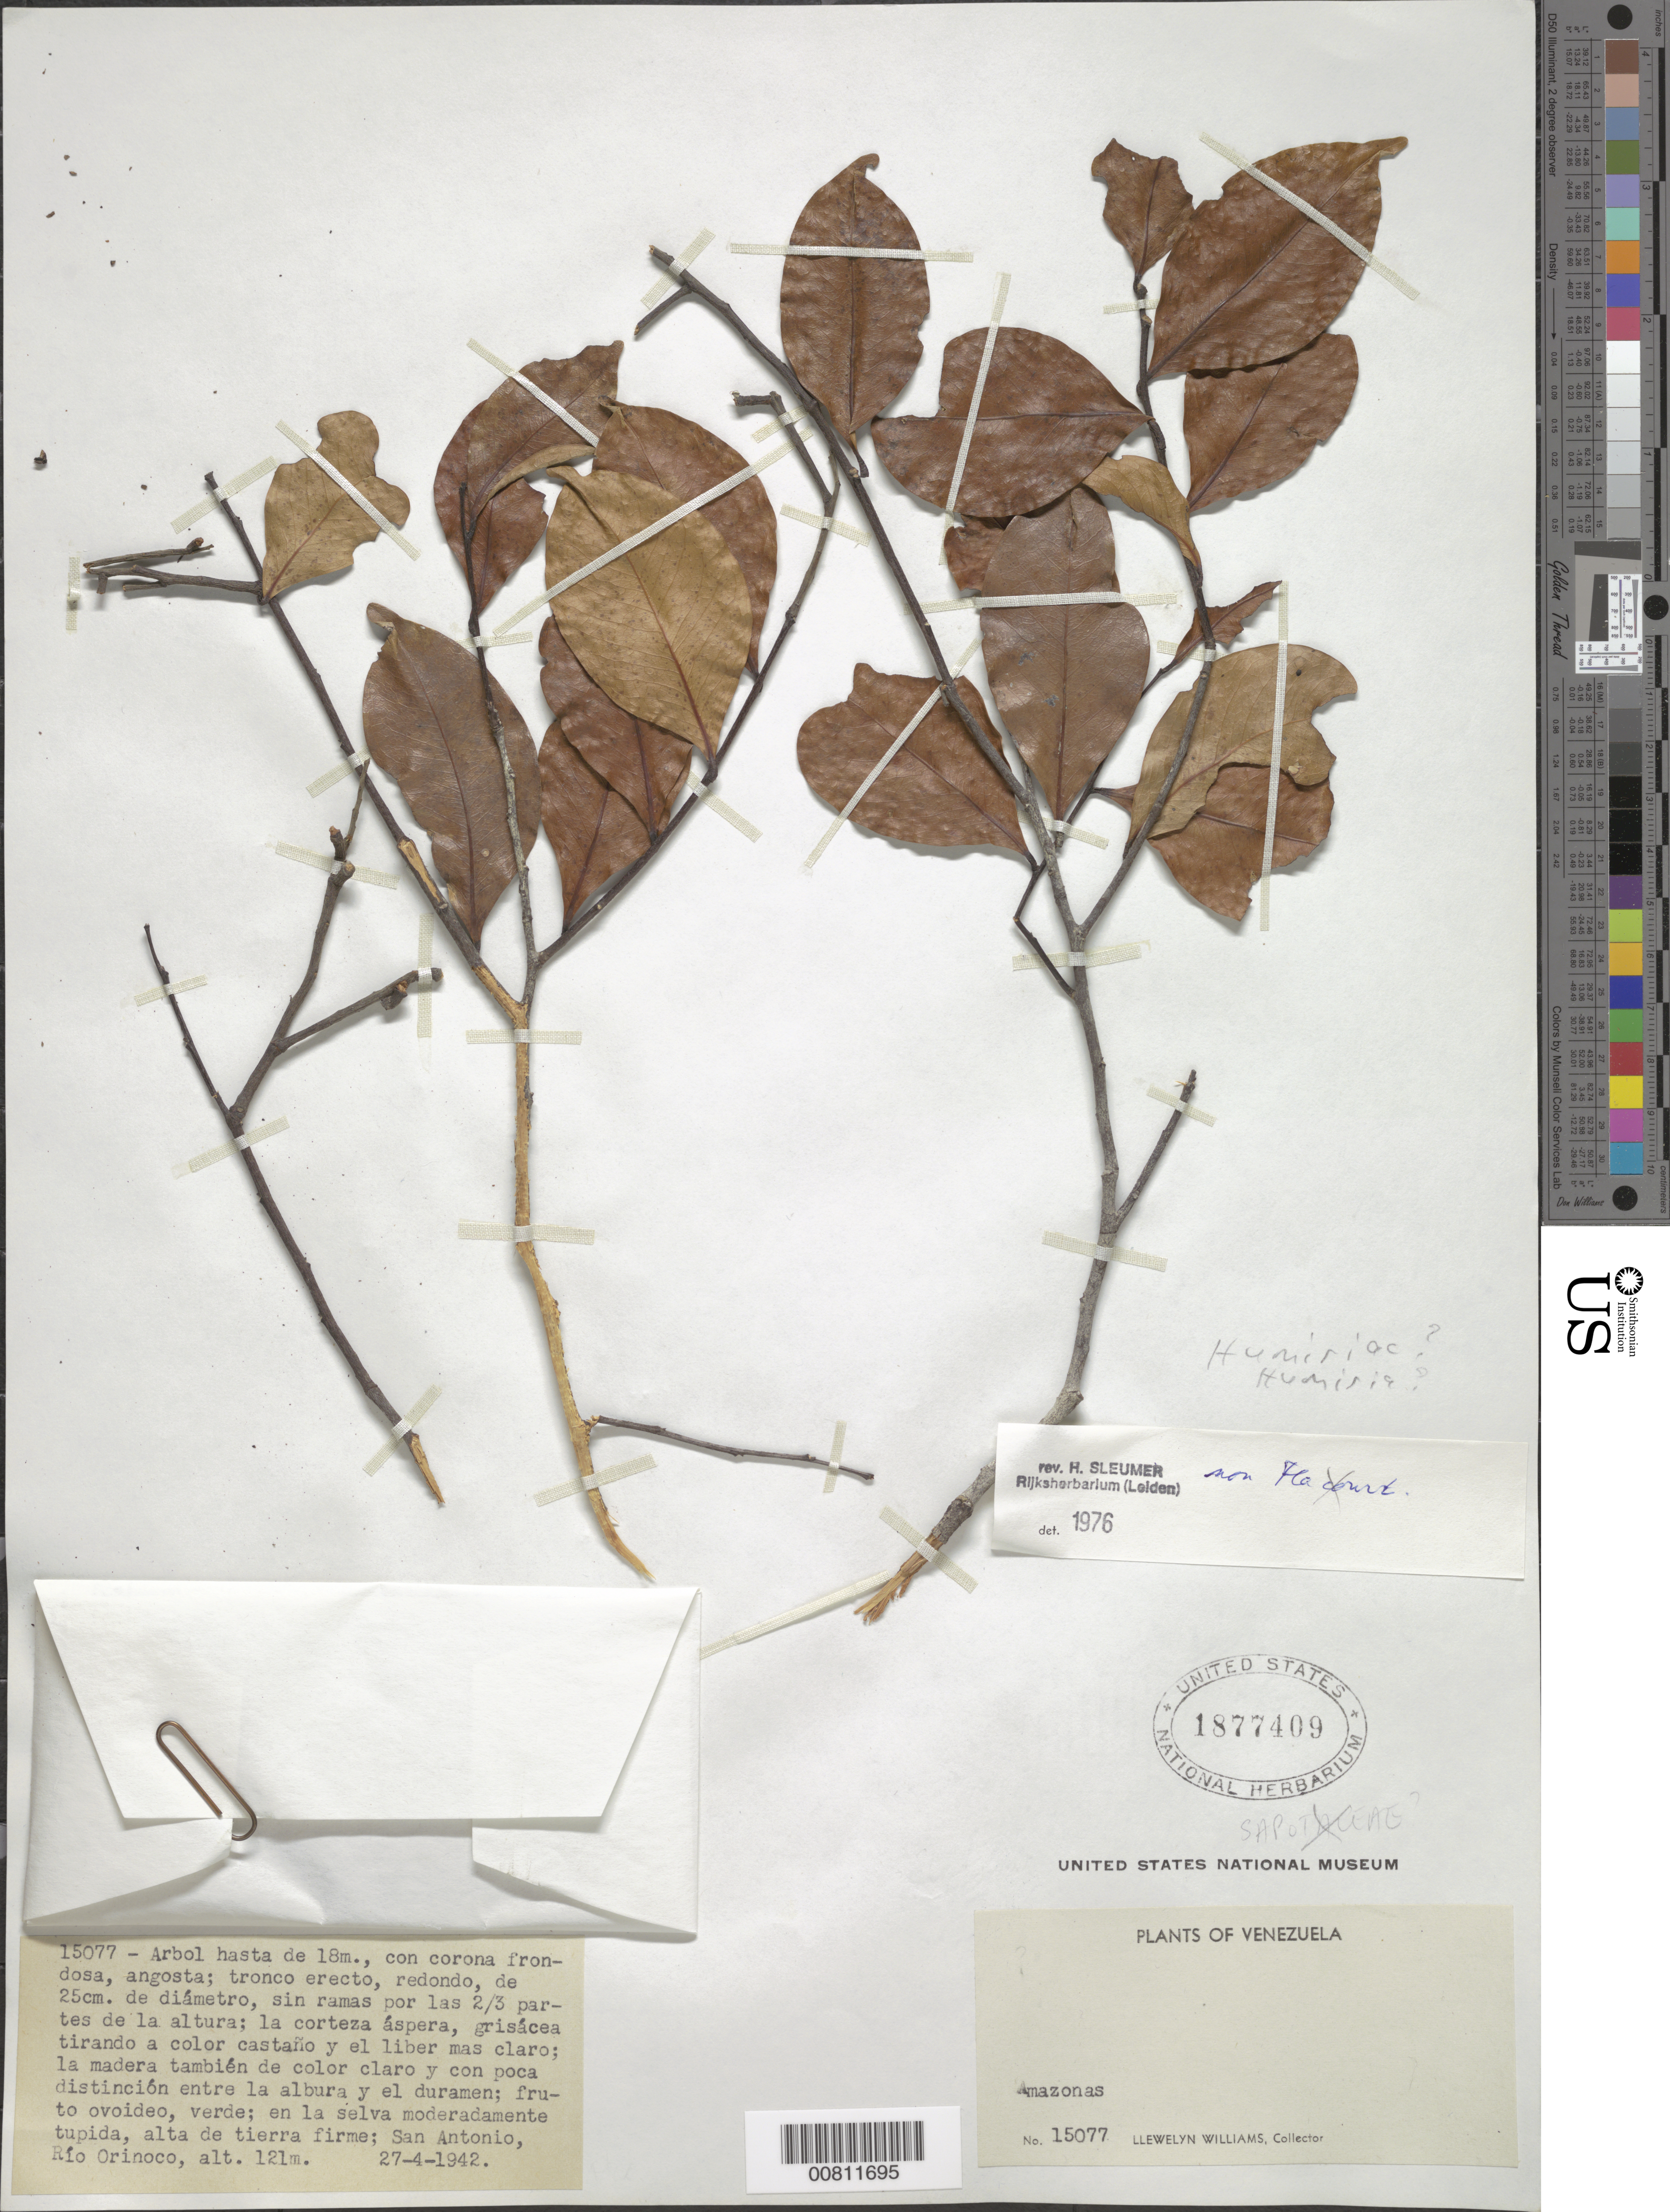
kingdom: Plantae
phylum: Tracheophyta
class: Magnoliopsida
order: Malpighiales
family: Humiriaceae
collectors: Ll. Williams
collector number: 15077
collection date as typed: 27-Apr-42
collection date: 1942-04-27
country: Venezuela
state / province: Amazonas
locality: San Antonio, Río Orinoco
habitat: Selva moderamente tupida, alta de tierra firme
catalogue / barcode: US 1877409